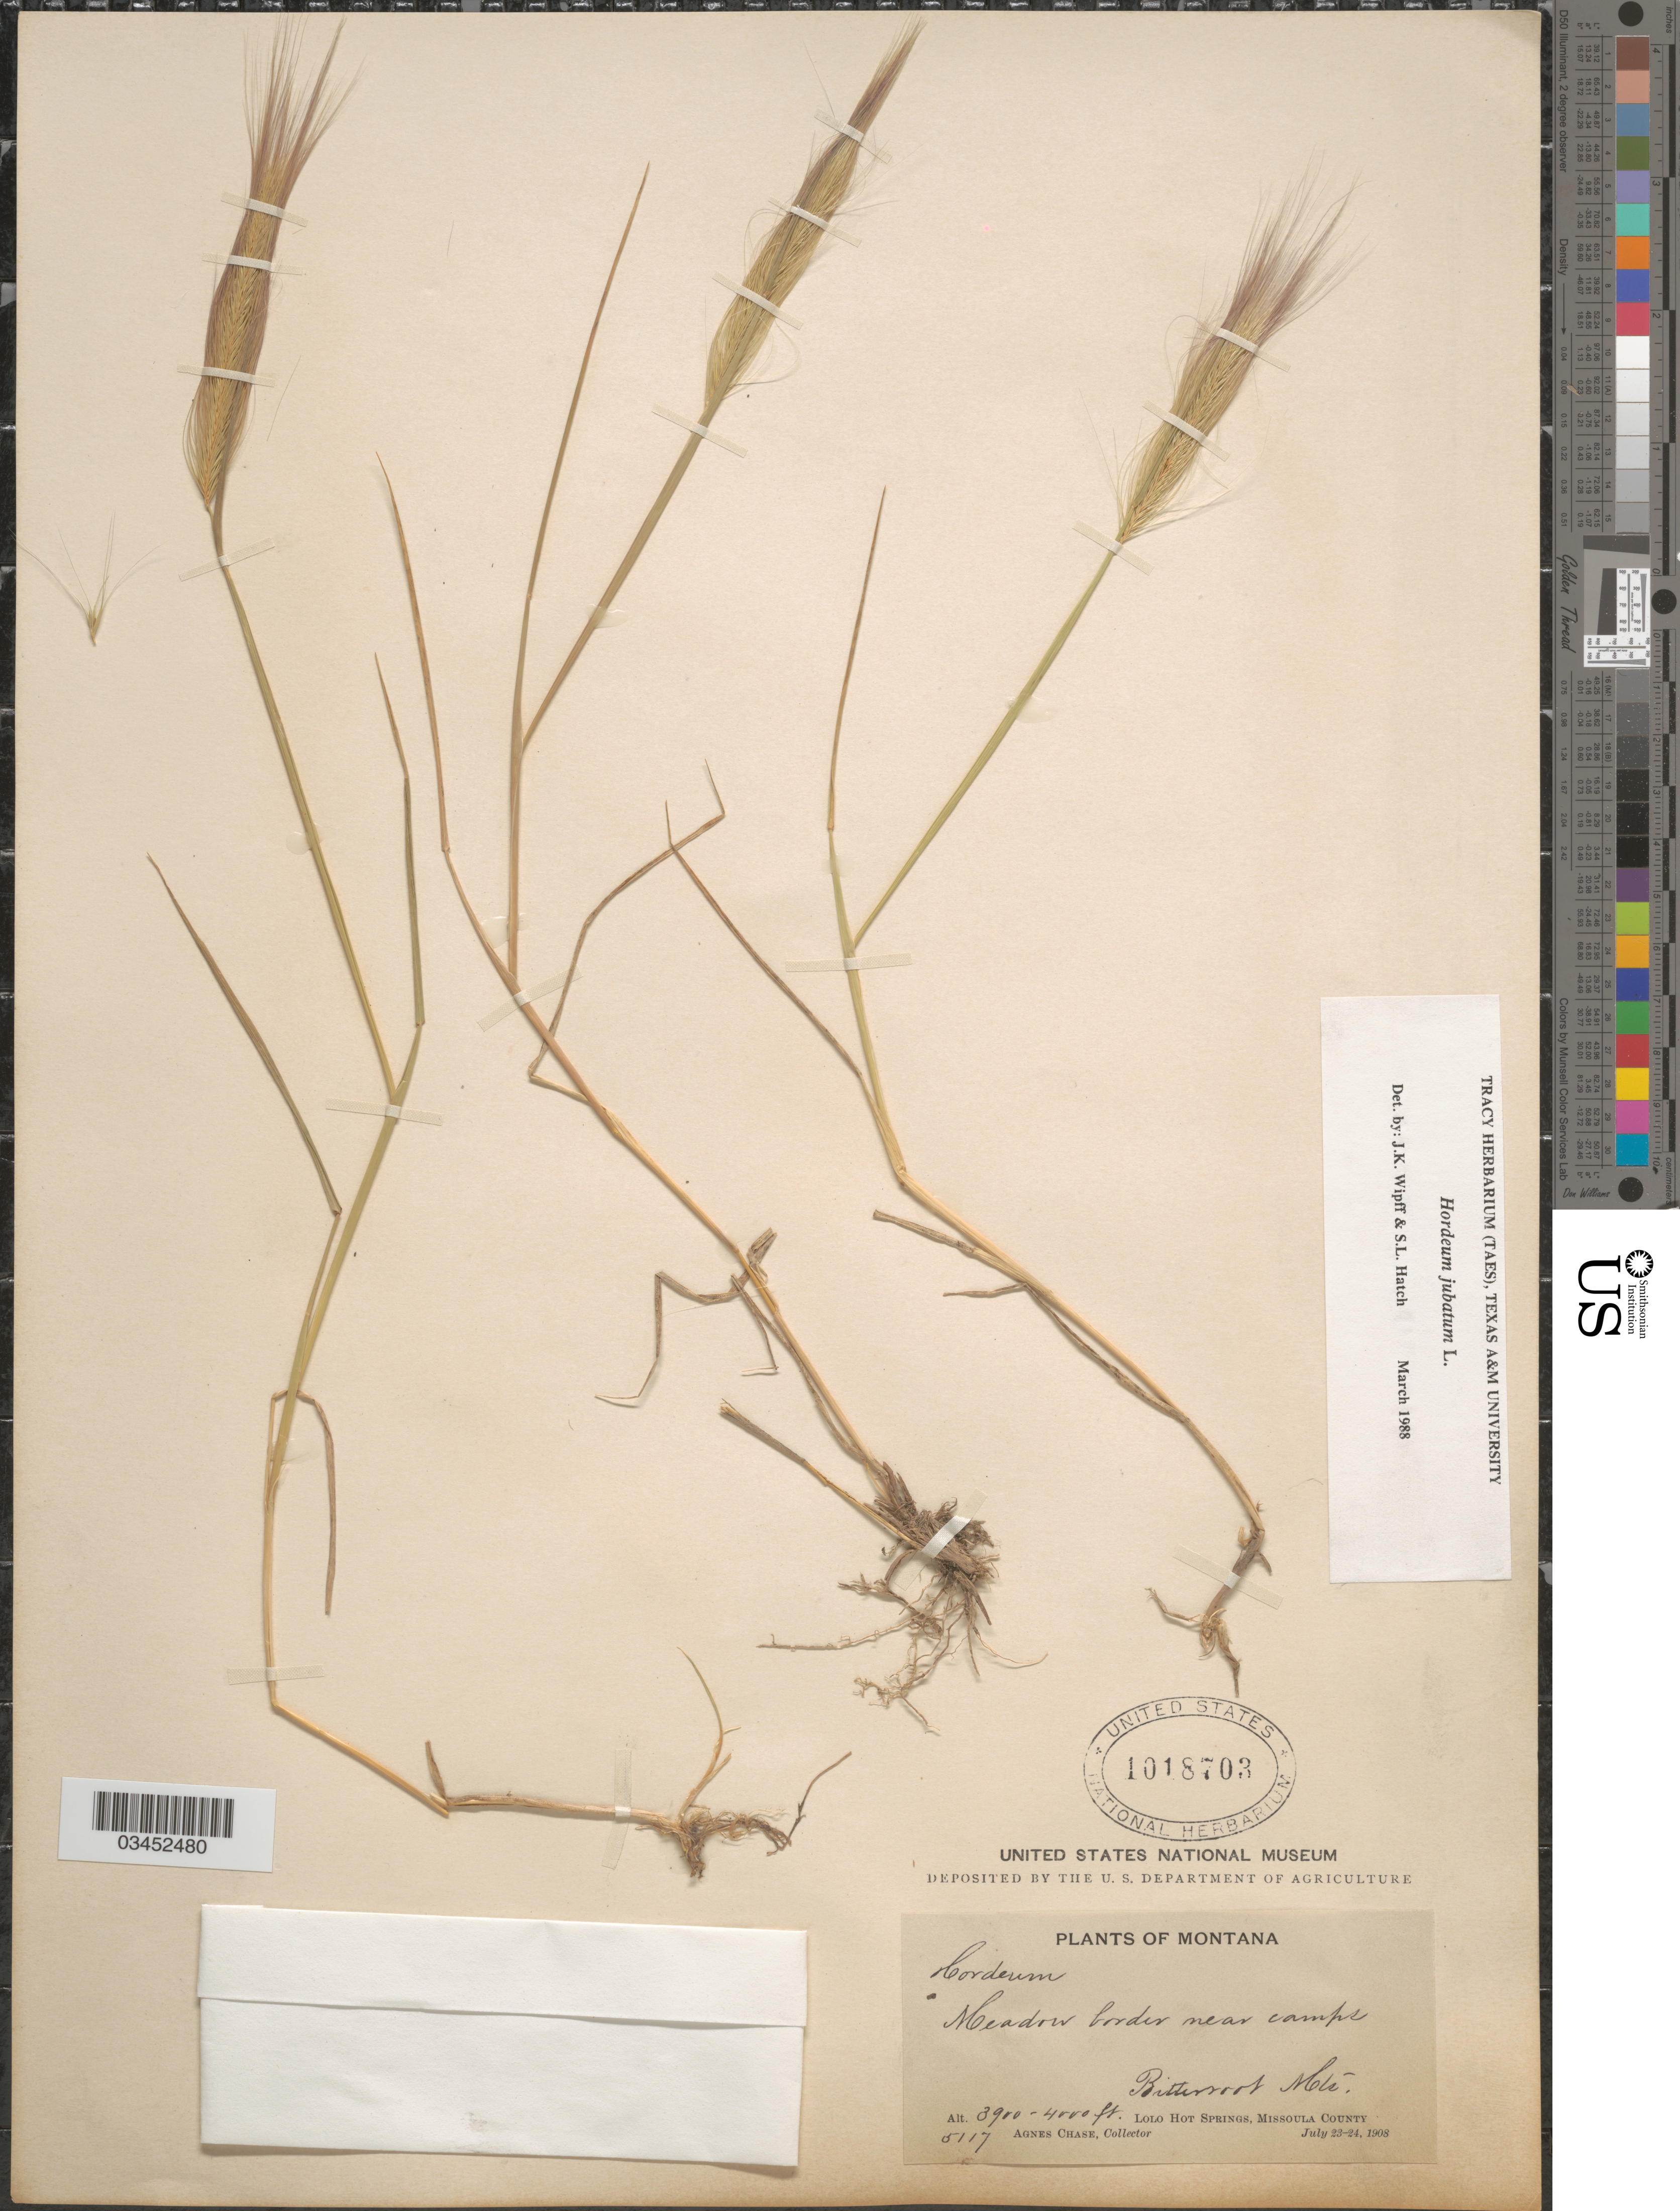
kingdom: Plantae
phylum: Tracheophyta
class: Liliopsida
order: Poales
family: Poaceae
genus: Hordeum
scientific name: Hordeum jubatum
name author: L.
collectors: A. Chase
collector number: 5117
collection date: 1908-07-23/1908-07-24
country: United States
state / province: Montana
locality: Meadow border near camps. Bitterroot Mts. Lolo Hot Springs, Missoula County.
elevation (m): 1189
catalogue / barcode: US 1018703